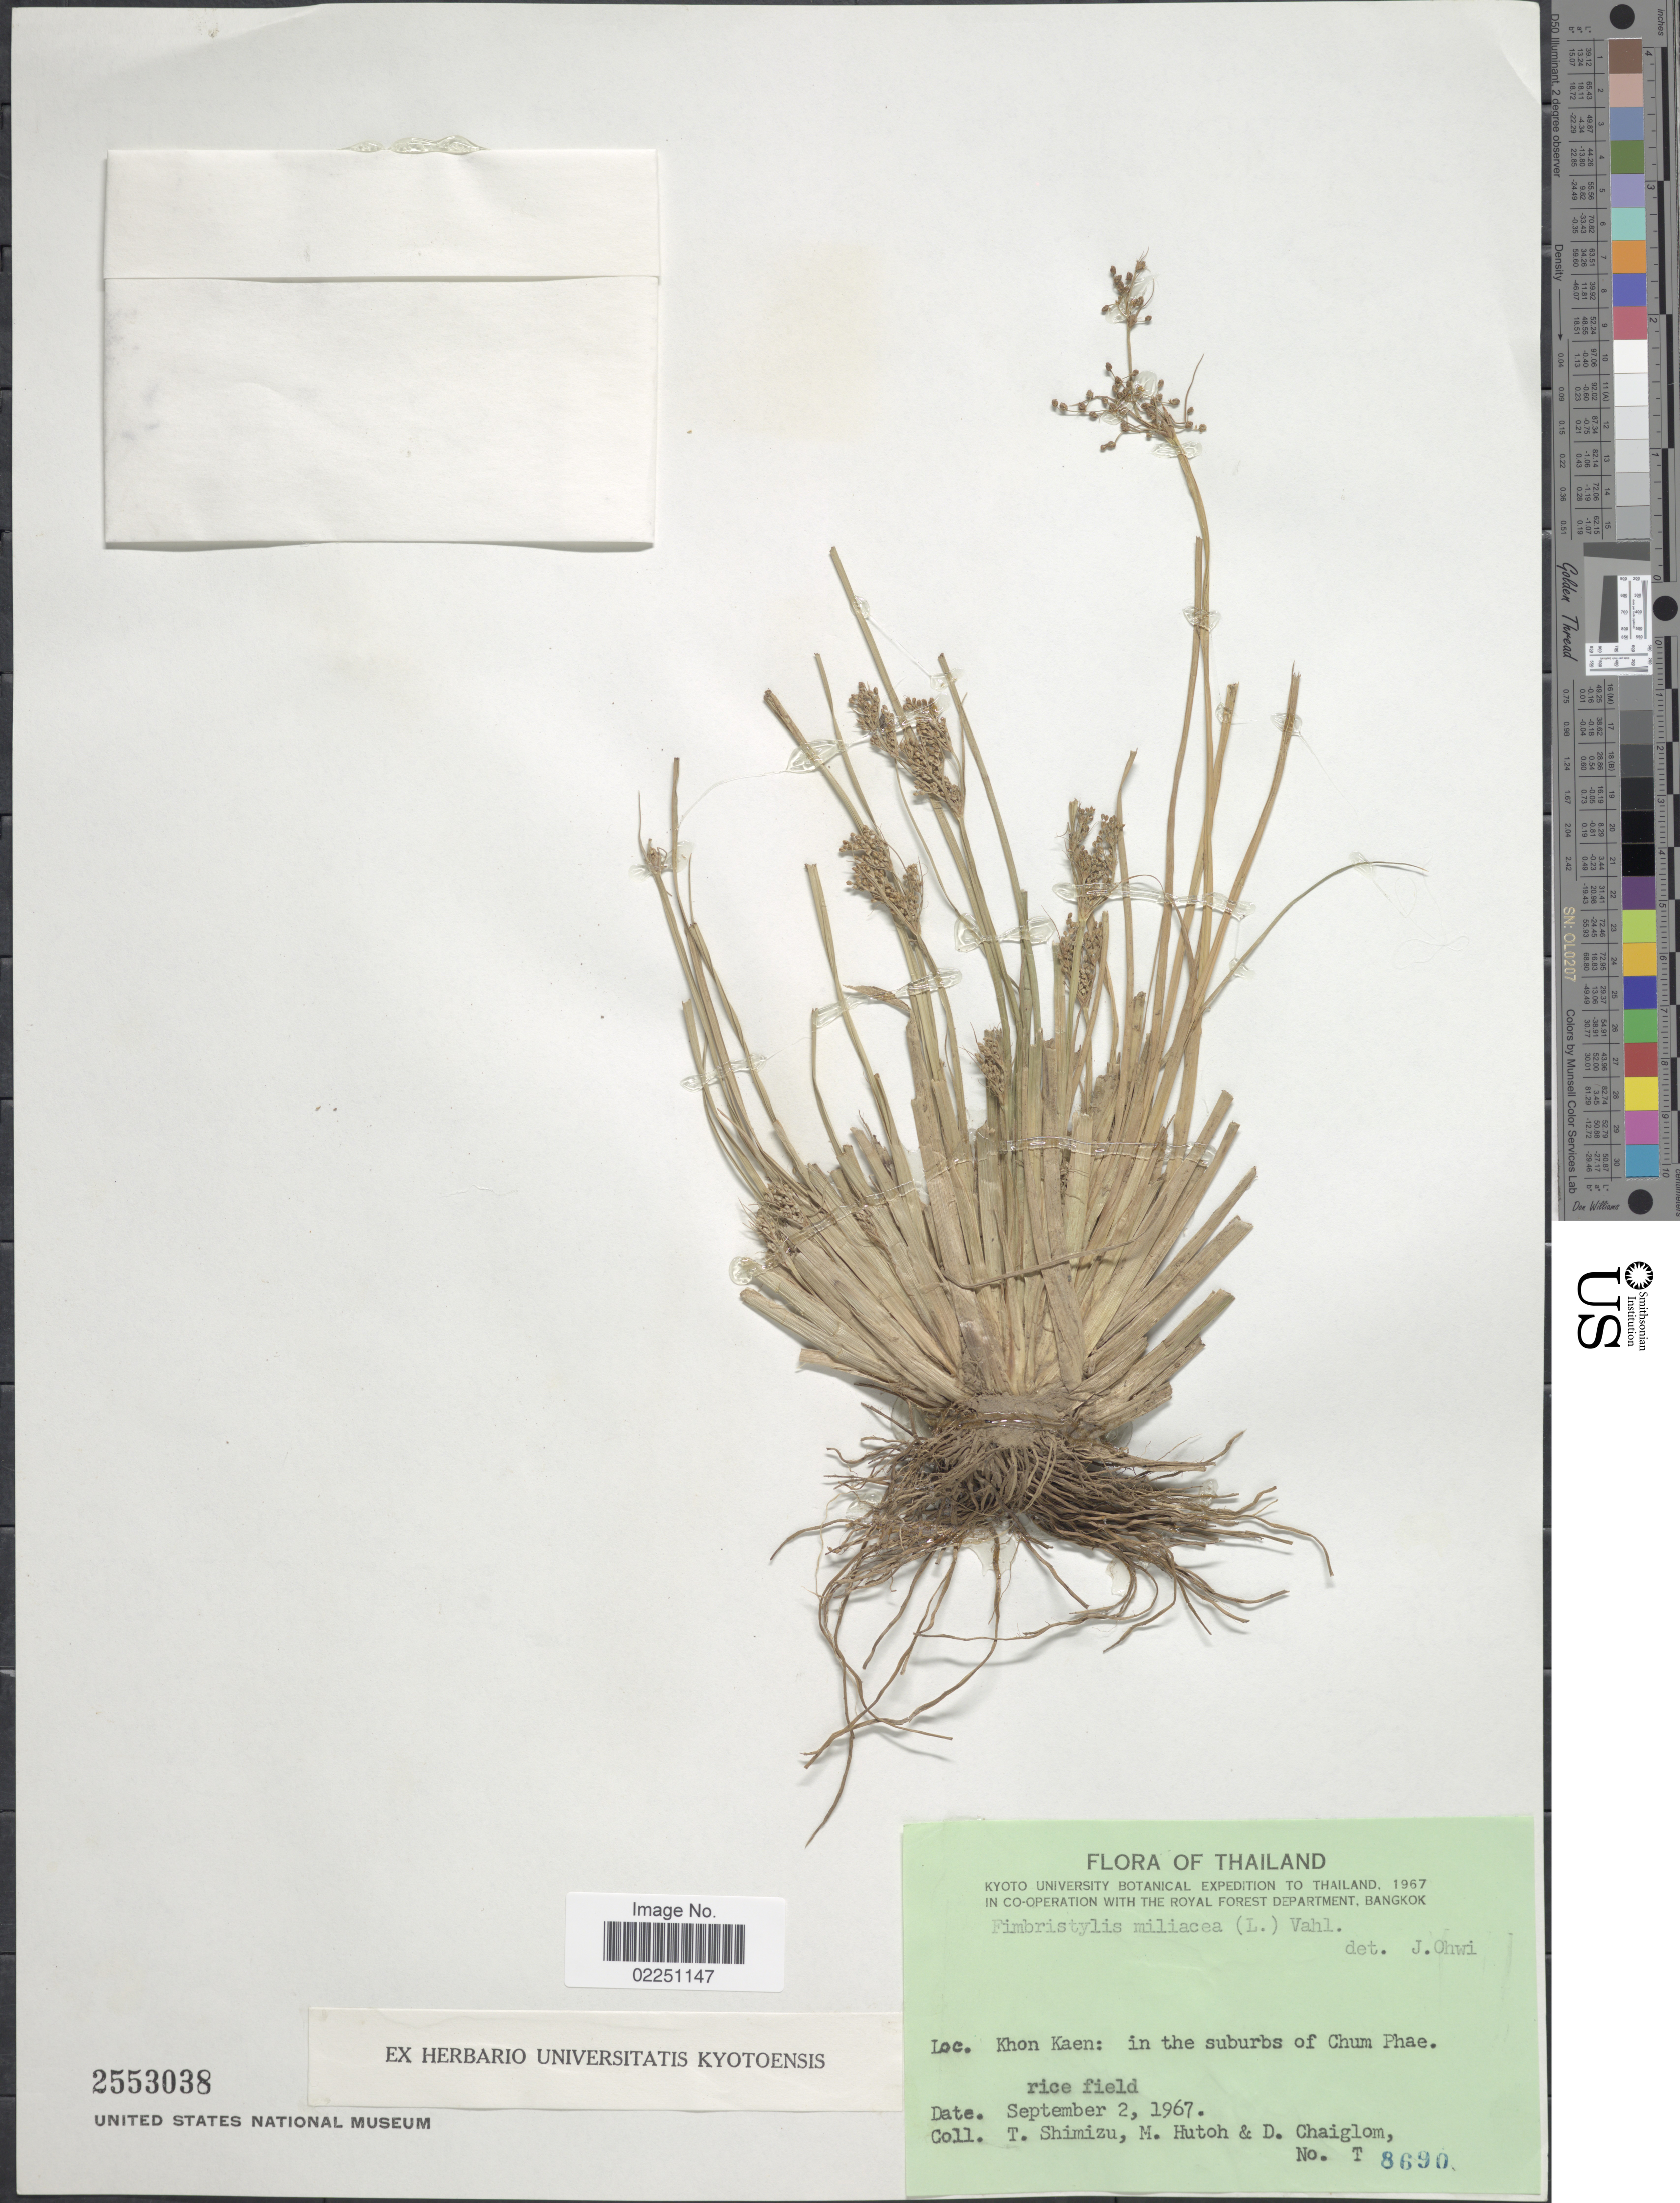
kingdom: Plantae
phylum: Tracheophyta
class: Liliopsida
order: Poales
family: Cyperaceae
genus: Fimbristylis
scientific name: Fimbristylis littoralis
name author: Gaudich.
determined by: Strong, M. T., (US), Smithsonian Institution - National Museum of Natural History (UNITED STATES)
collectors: T. Shimizu, M. Hutch & D. Chaiglom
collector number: T8690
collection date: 1967-09-02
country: Thailand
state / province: Khon Kaen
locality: In the suburbs of Chum Phae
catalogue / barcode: US 2553038